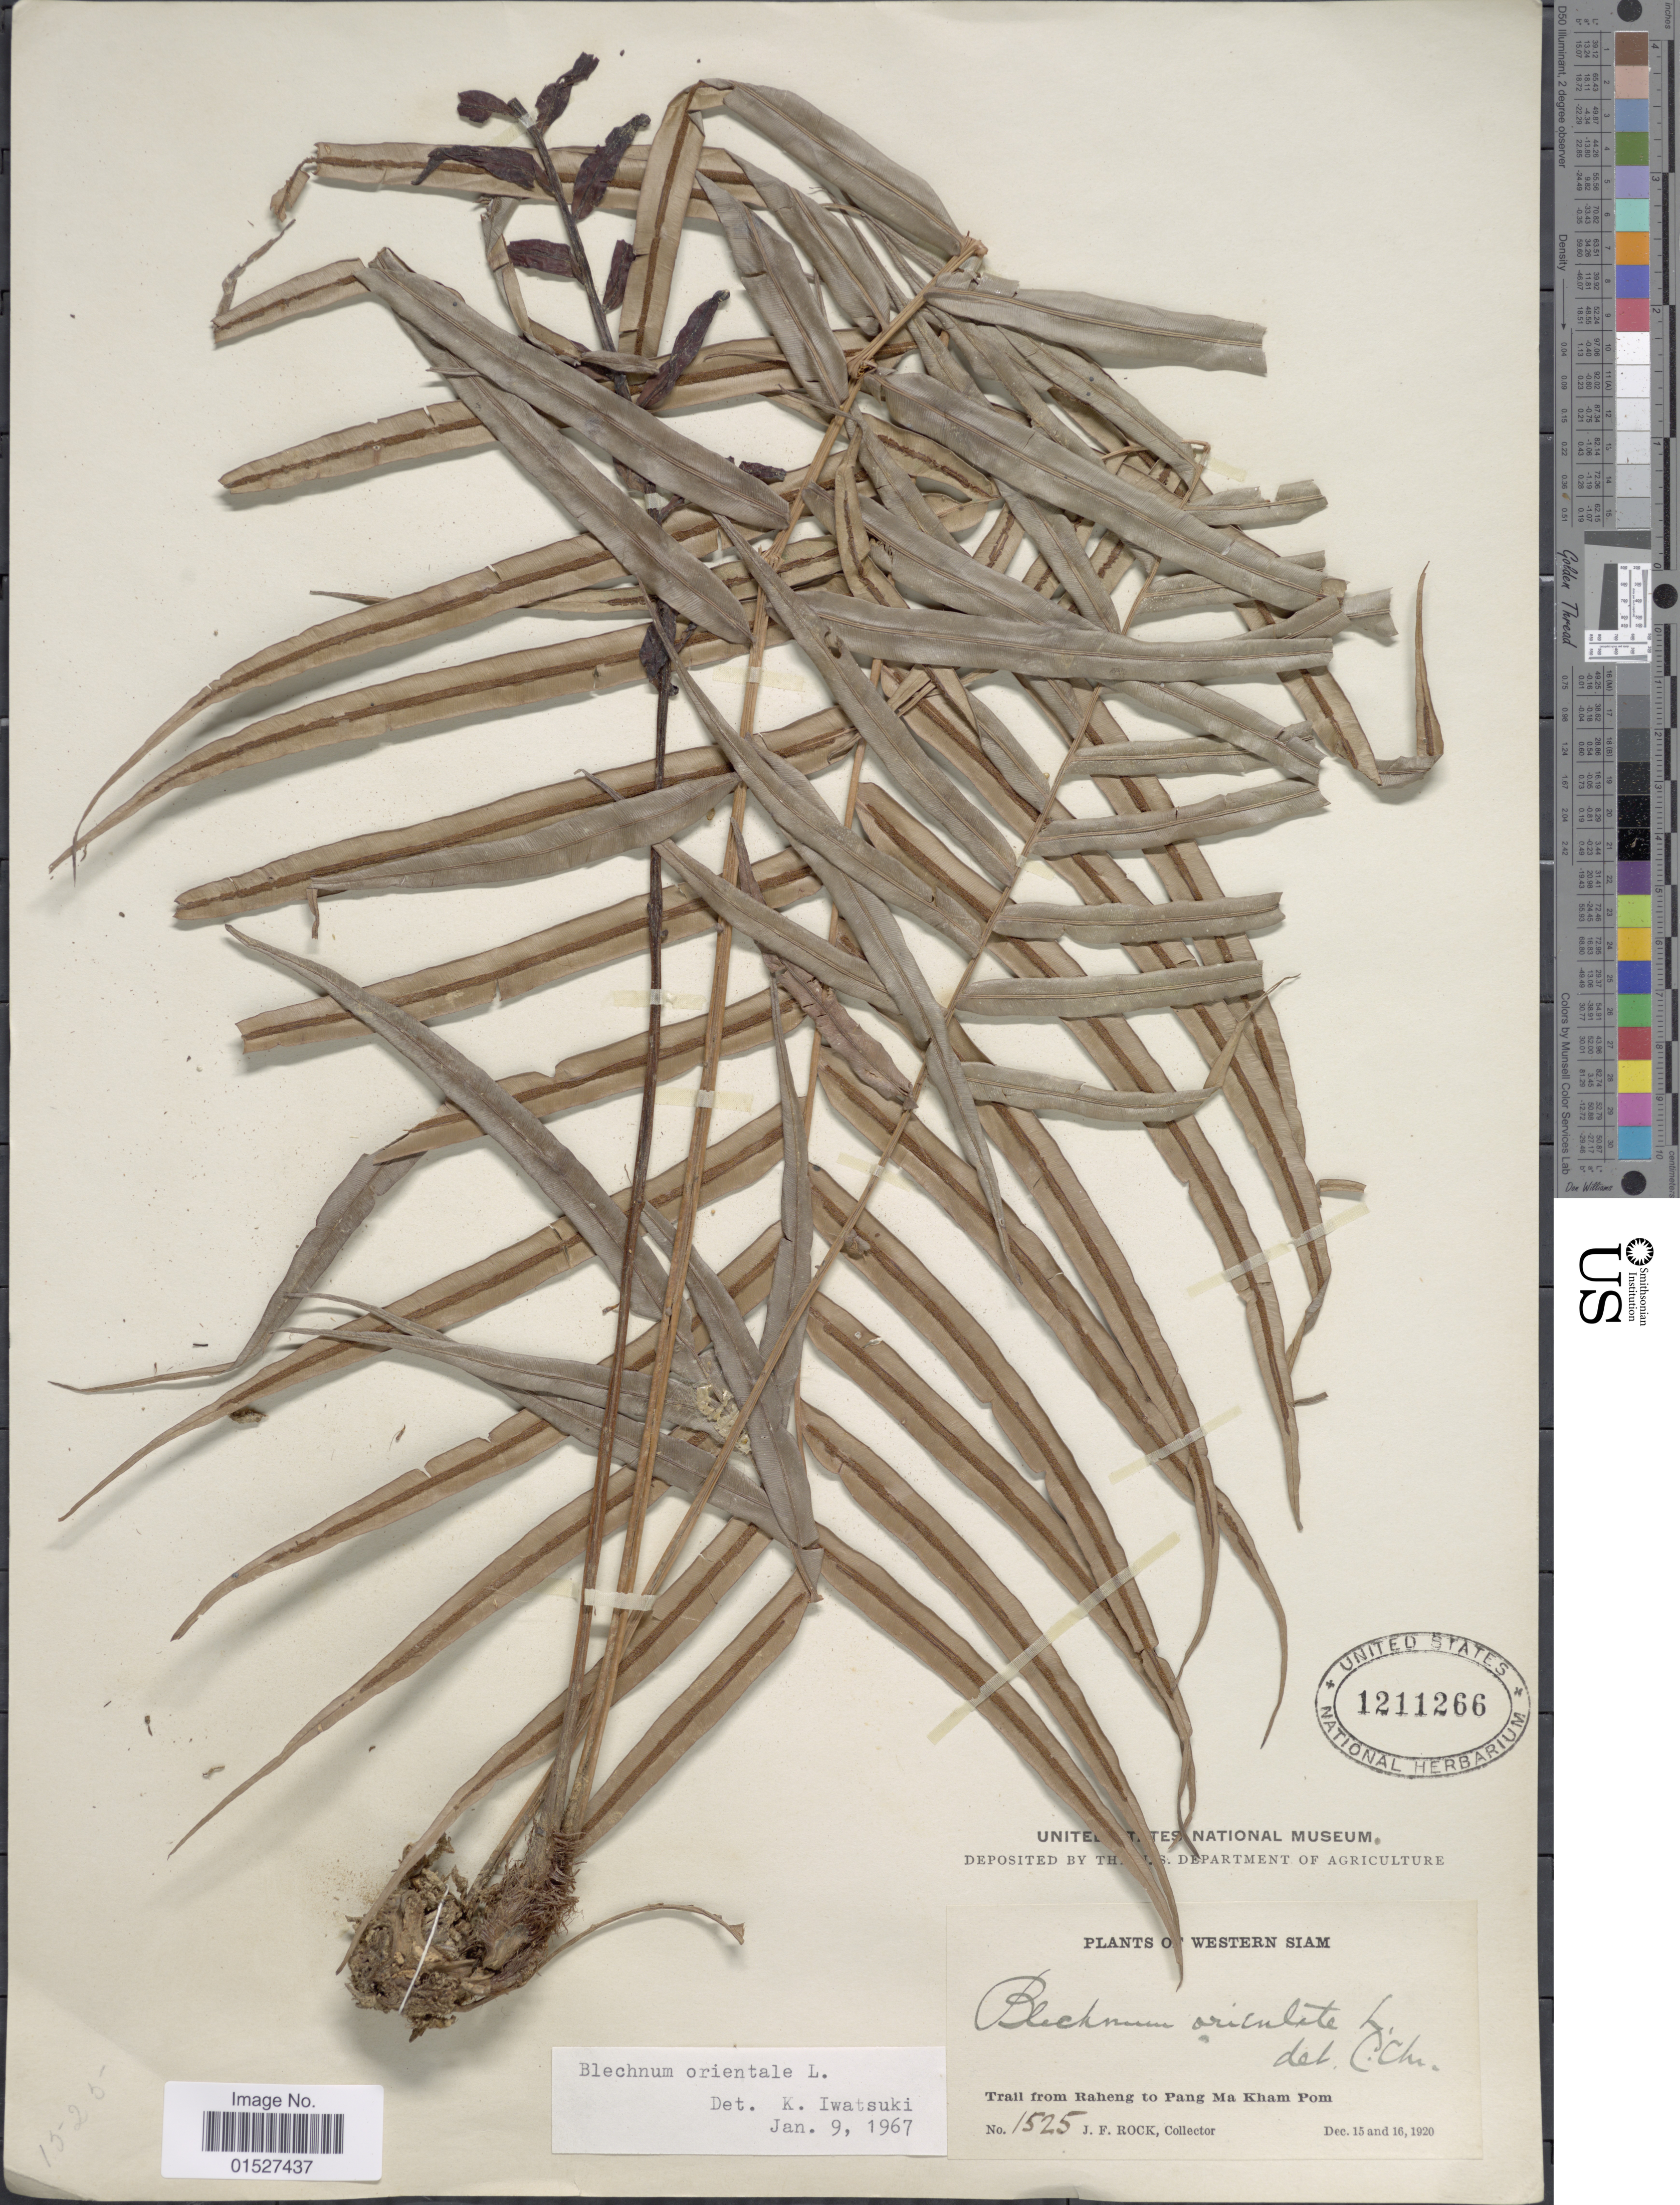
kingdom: Plantae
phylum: Tracheophyta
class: Polypodiopsida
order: Polypodiales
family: Blechnaceae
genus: Blechnum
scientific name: Blechnum orientale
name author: L.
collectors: J. Rock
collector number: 1525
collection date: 1920-12-15/1920-12-16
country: Thailand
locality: Western Siam. Trail from Raheng to Pang Ma Kham Pom.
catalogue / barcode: US 1211266